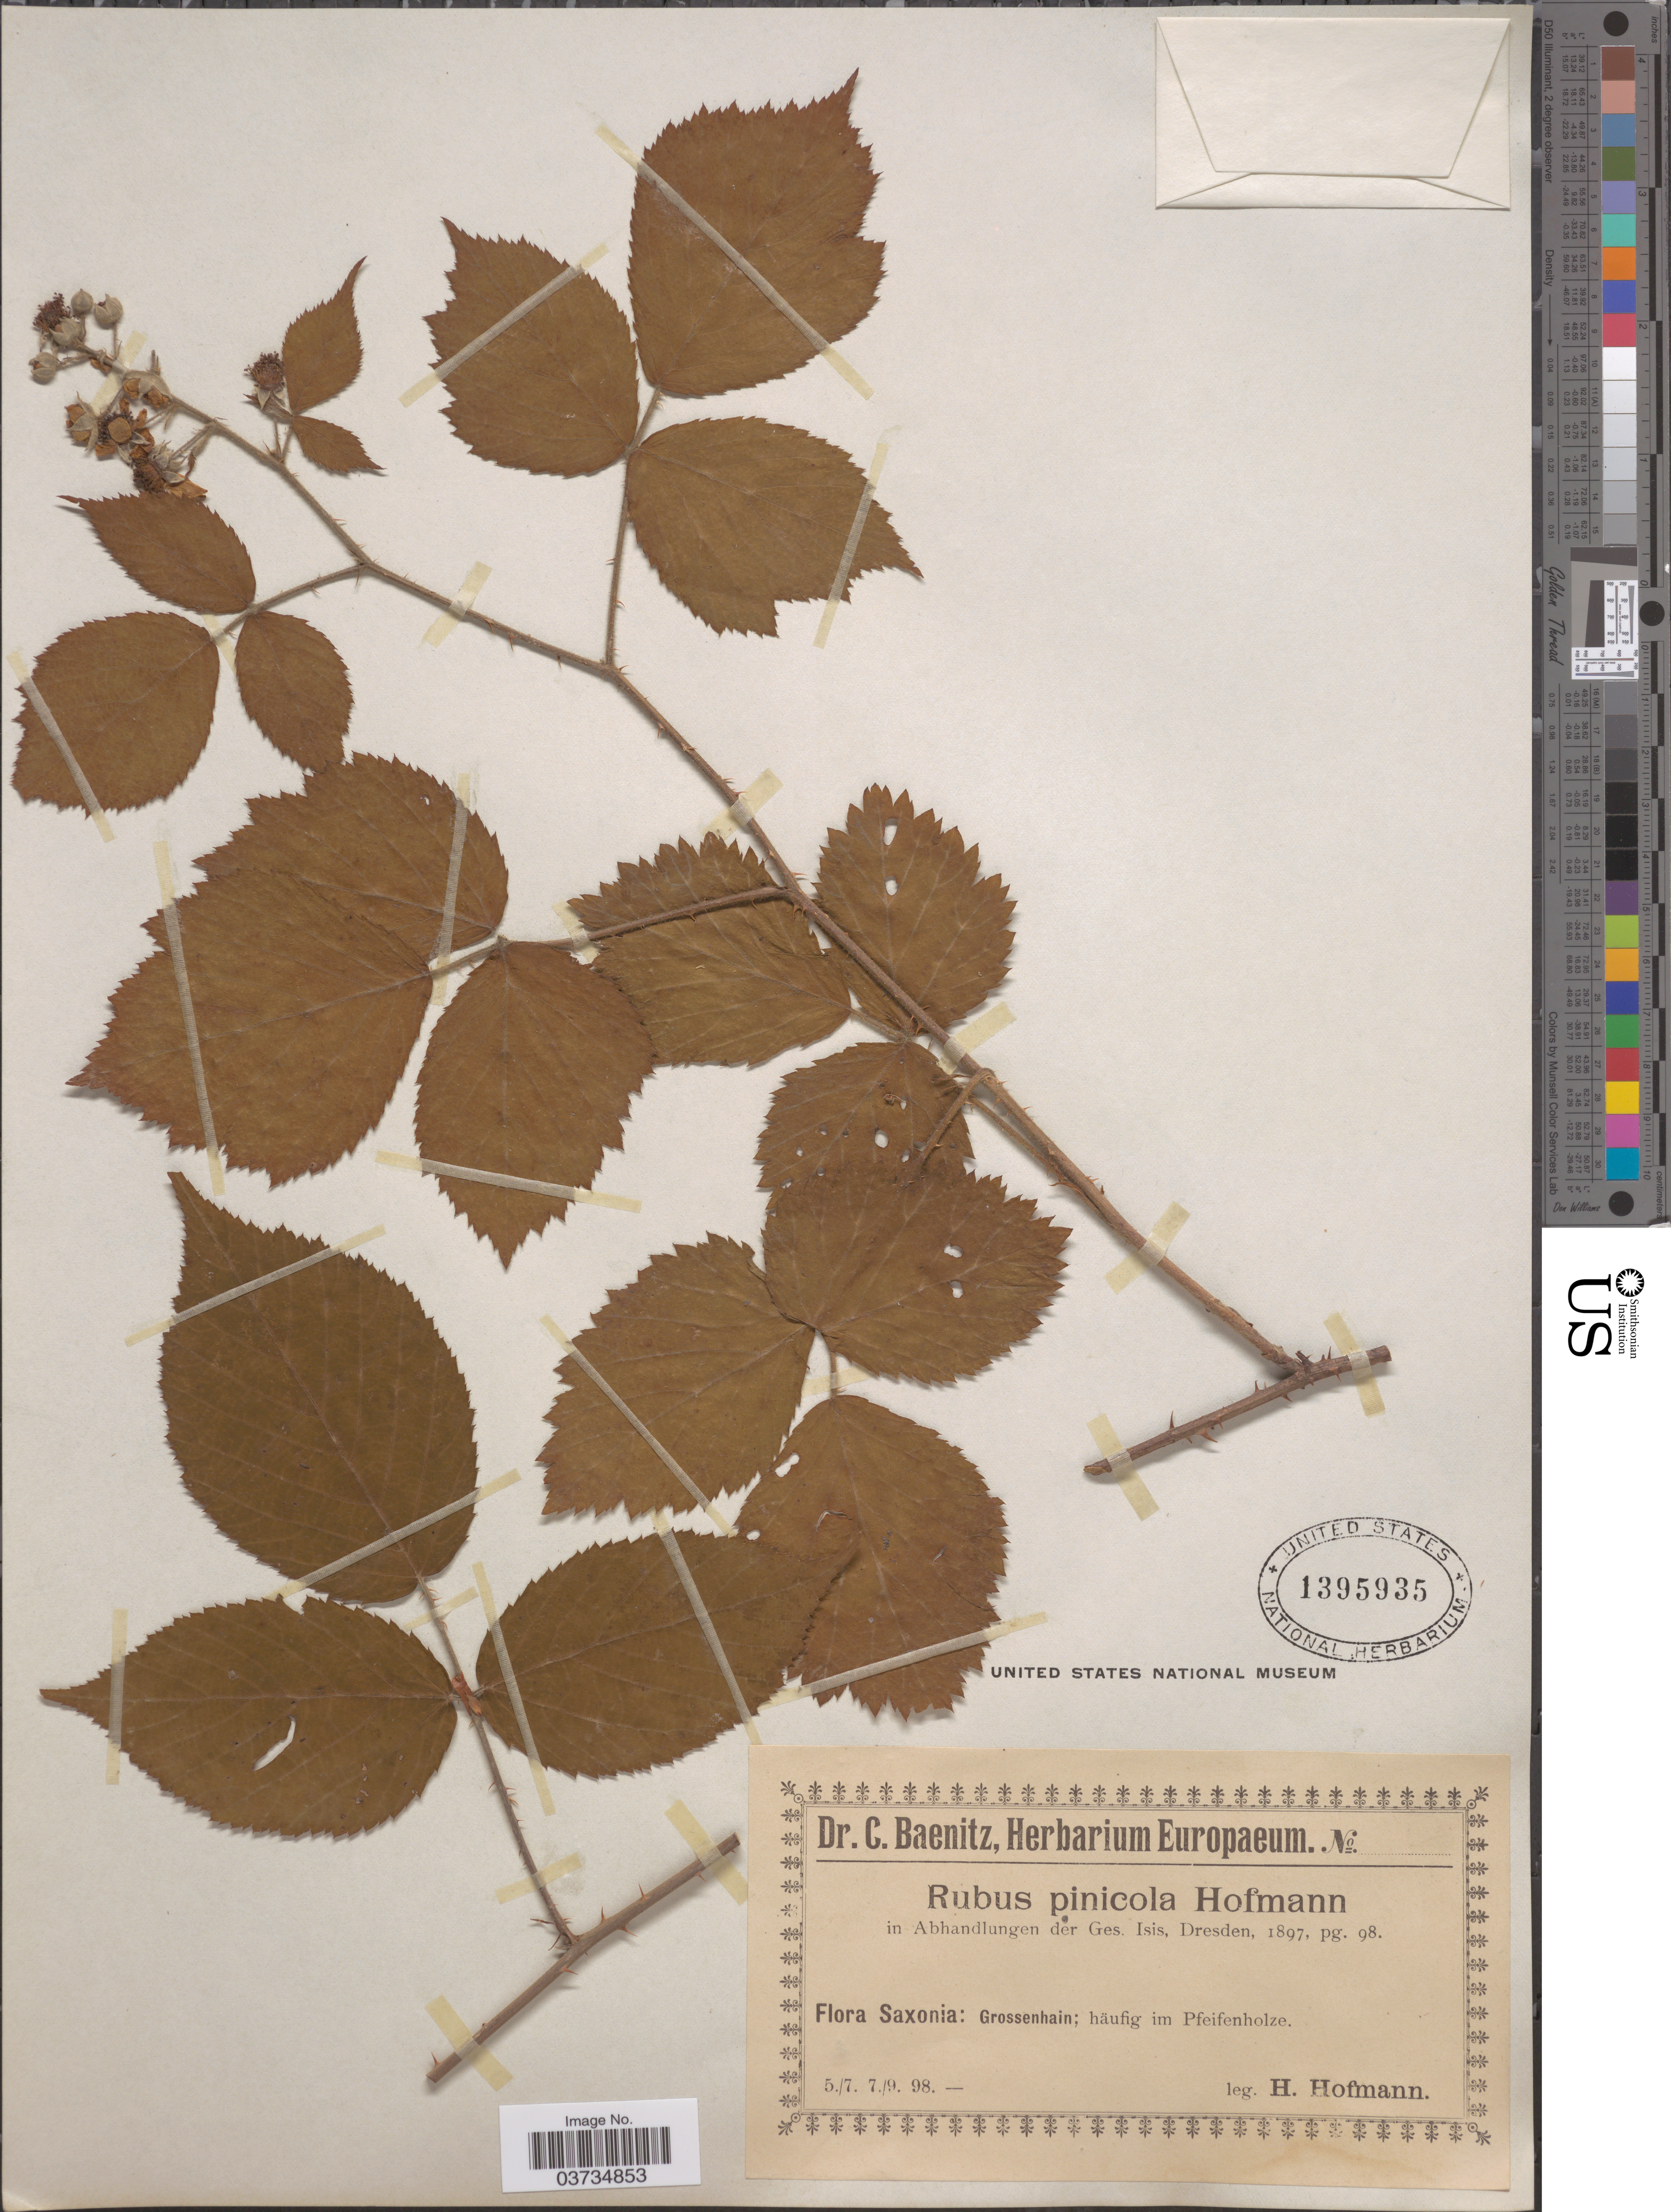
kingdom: Plantae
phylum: Tracheophyta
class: Magnoliopsida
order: Rosales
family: Rosaceae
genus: Rubus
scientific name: Rubus pinicola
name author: Hofmann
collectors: H. Hofmann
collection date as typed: Transcribed d/m/y: 5/7/98 to 7/9/98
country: Germany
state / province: Sachsen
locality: Saxonia: Grossenhain; häufig im Pfeifenholze.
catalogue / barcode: US 1395935